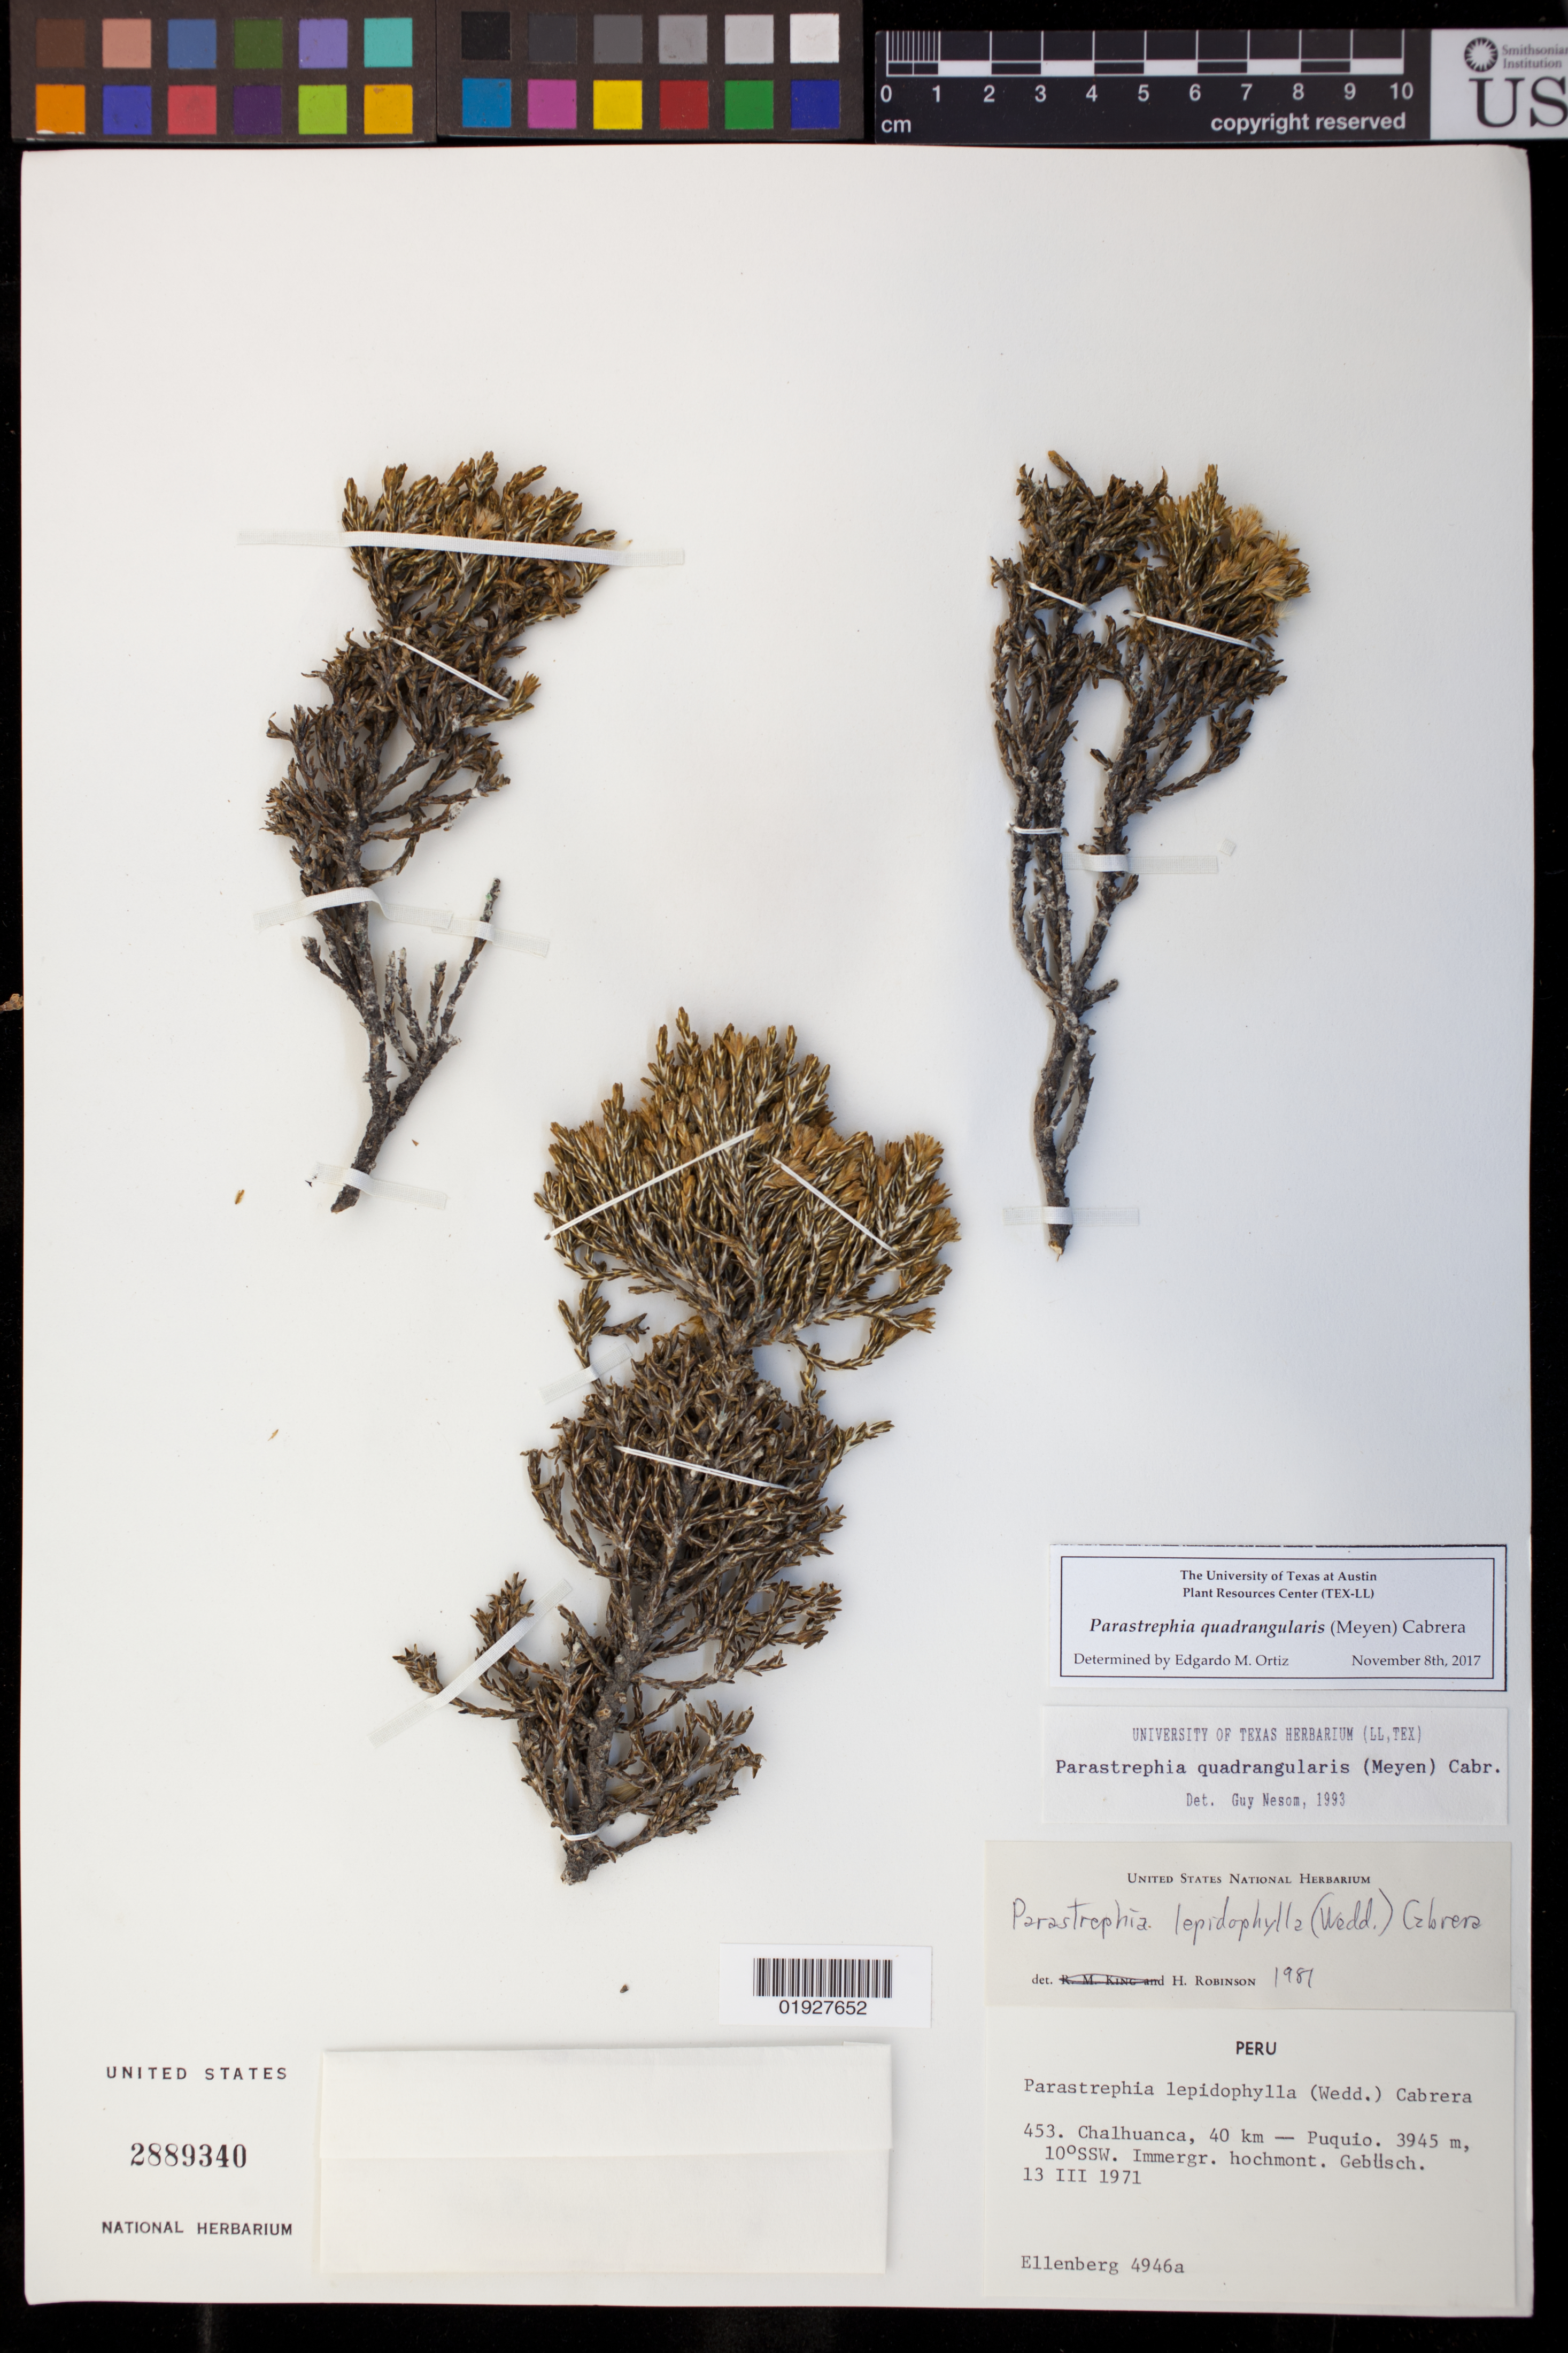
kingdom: Plantae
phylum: Tracheophyta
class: Magnoliopsida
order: Asterales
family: Asteraceae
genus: Parastrephia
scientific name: Parastrephia quadrangularis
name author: (Meyen) Cabrera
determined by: Ortiz, E. M.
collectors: H. Ellenberg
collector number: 4946 a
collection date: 1971-03-13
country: Peru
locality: Chalhuanca, 40 km - Puquio. 10 ° SSW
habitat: Immergr. hochmont. Gebusch.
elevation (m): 3945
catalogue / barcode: US 2889340